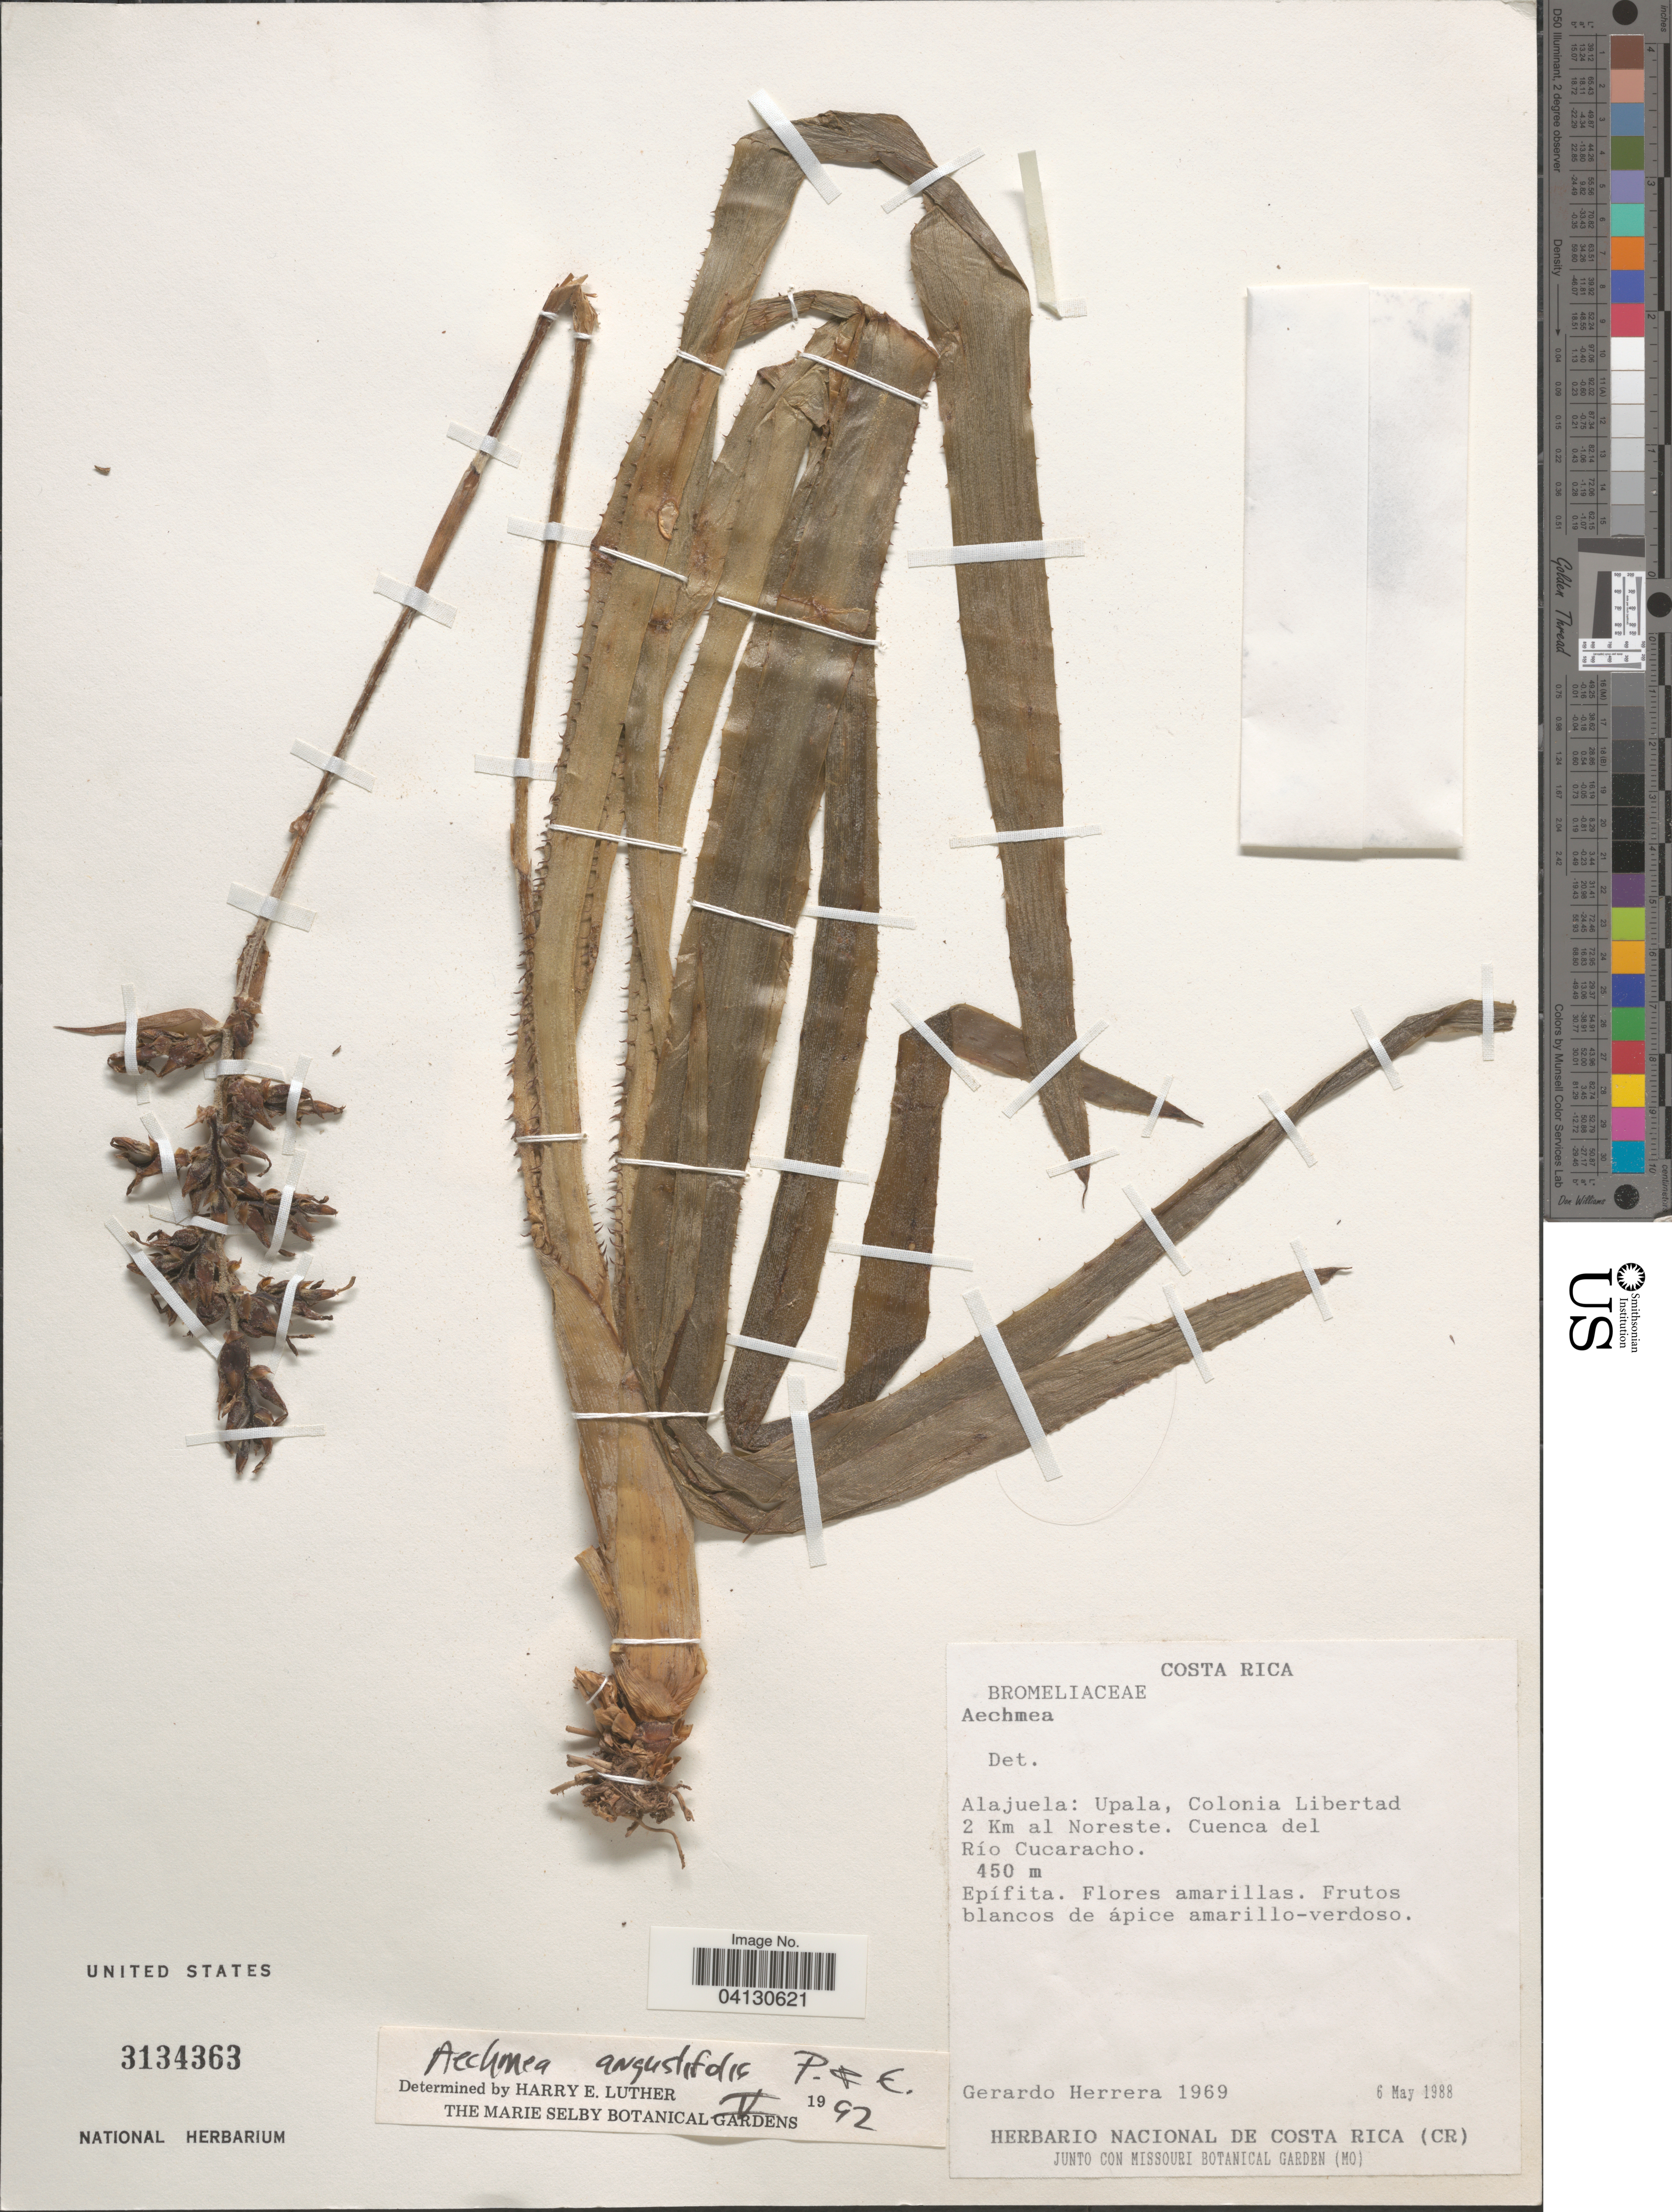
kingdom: Plantae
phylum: Tracheophyta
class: Liliopsida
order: Poales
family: Bromeliaceae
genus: Aechmea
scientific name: Aechmea angustifolia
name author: Poepp. & Endl.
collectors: G. Herrera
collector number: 1969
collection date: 1988-05-06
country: Costa Rica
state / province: Alajuela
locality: Upala, Colonia Libertad. 2 Km al Noreste. Cuenca del Río Cucaracho.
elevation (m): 450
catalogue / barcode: US 3134363